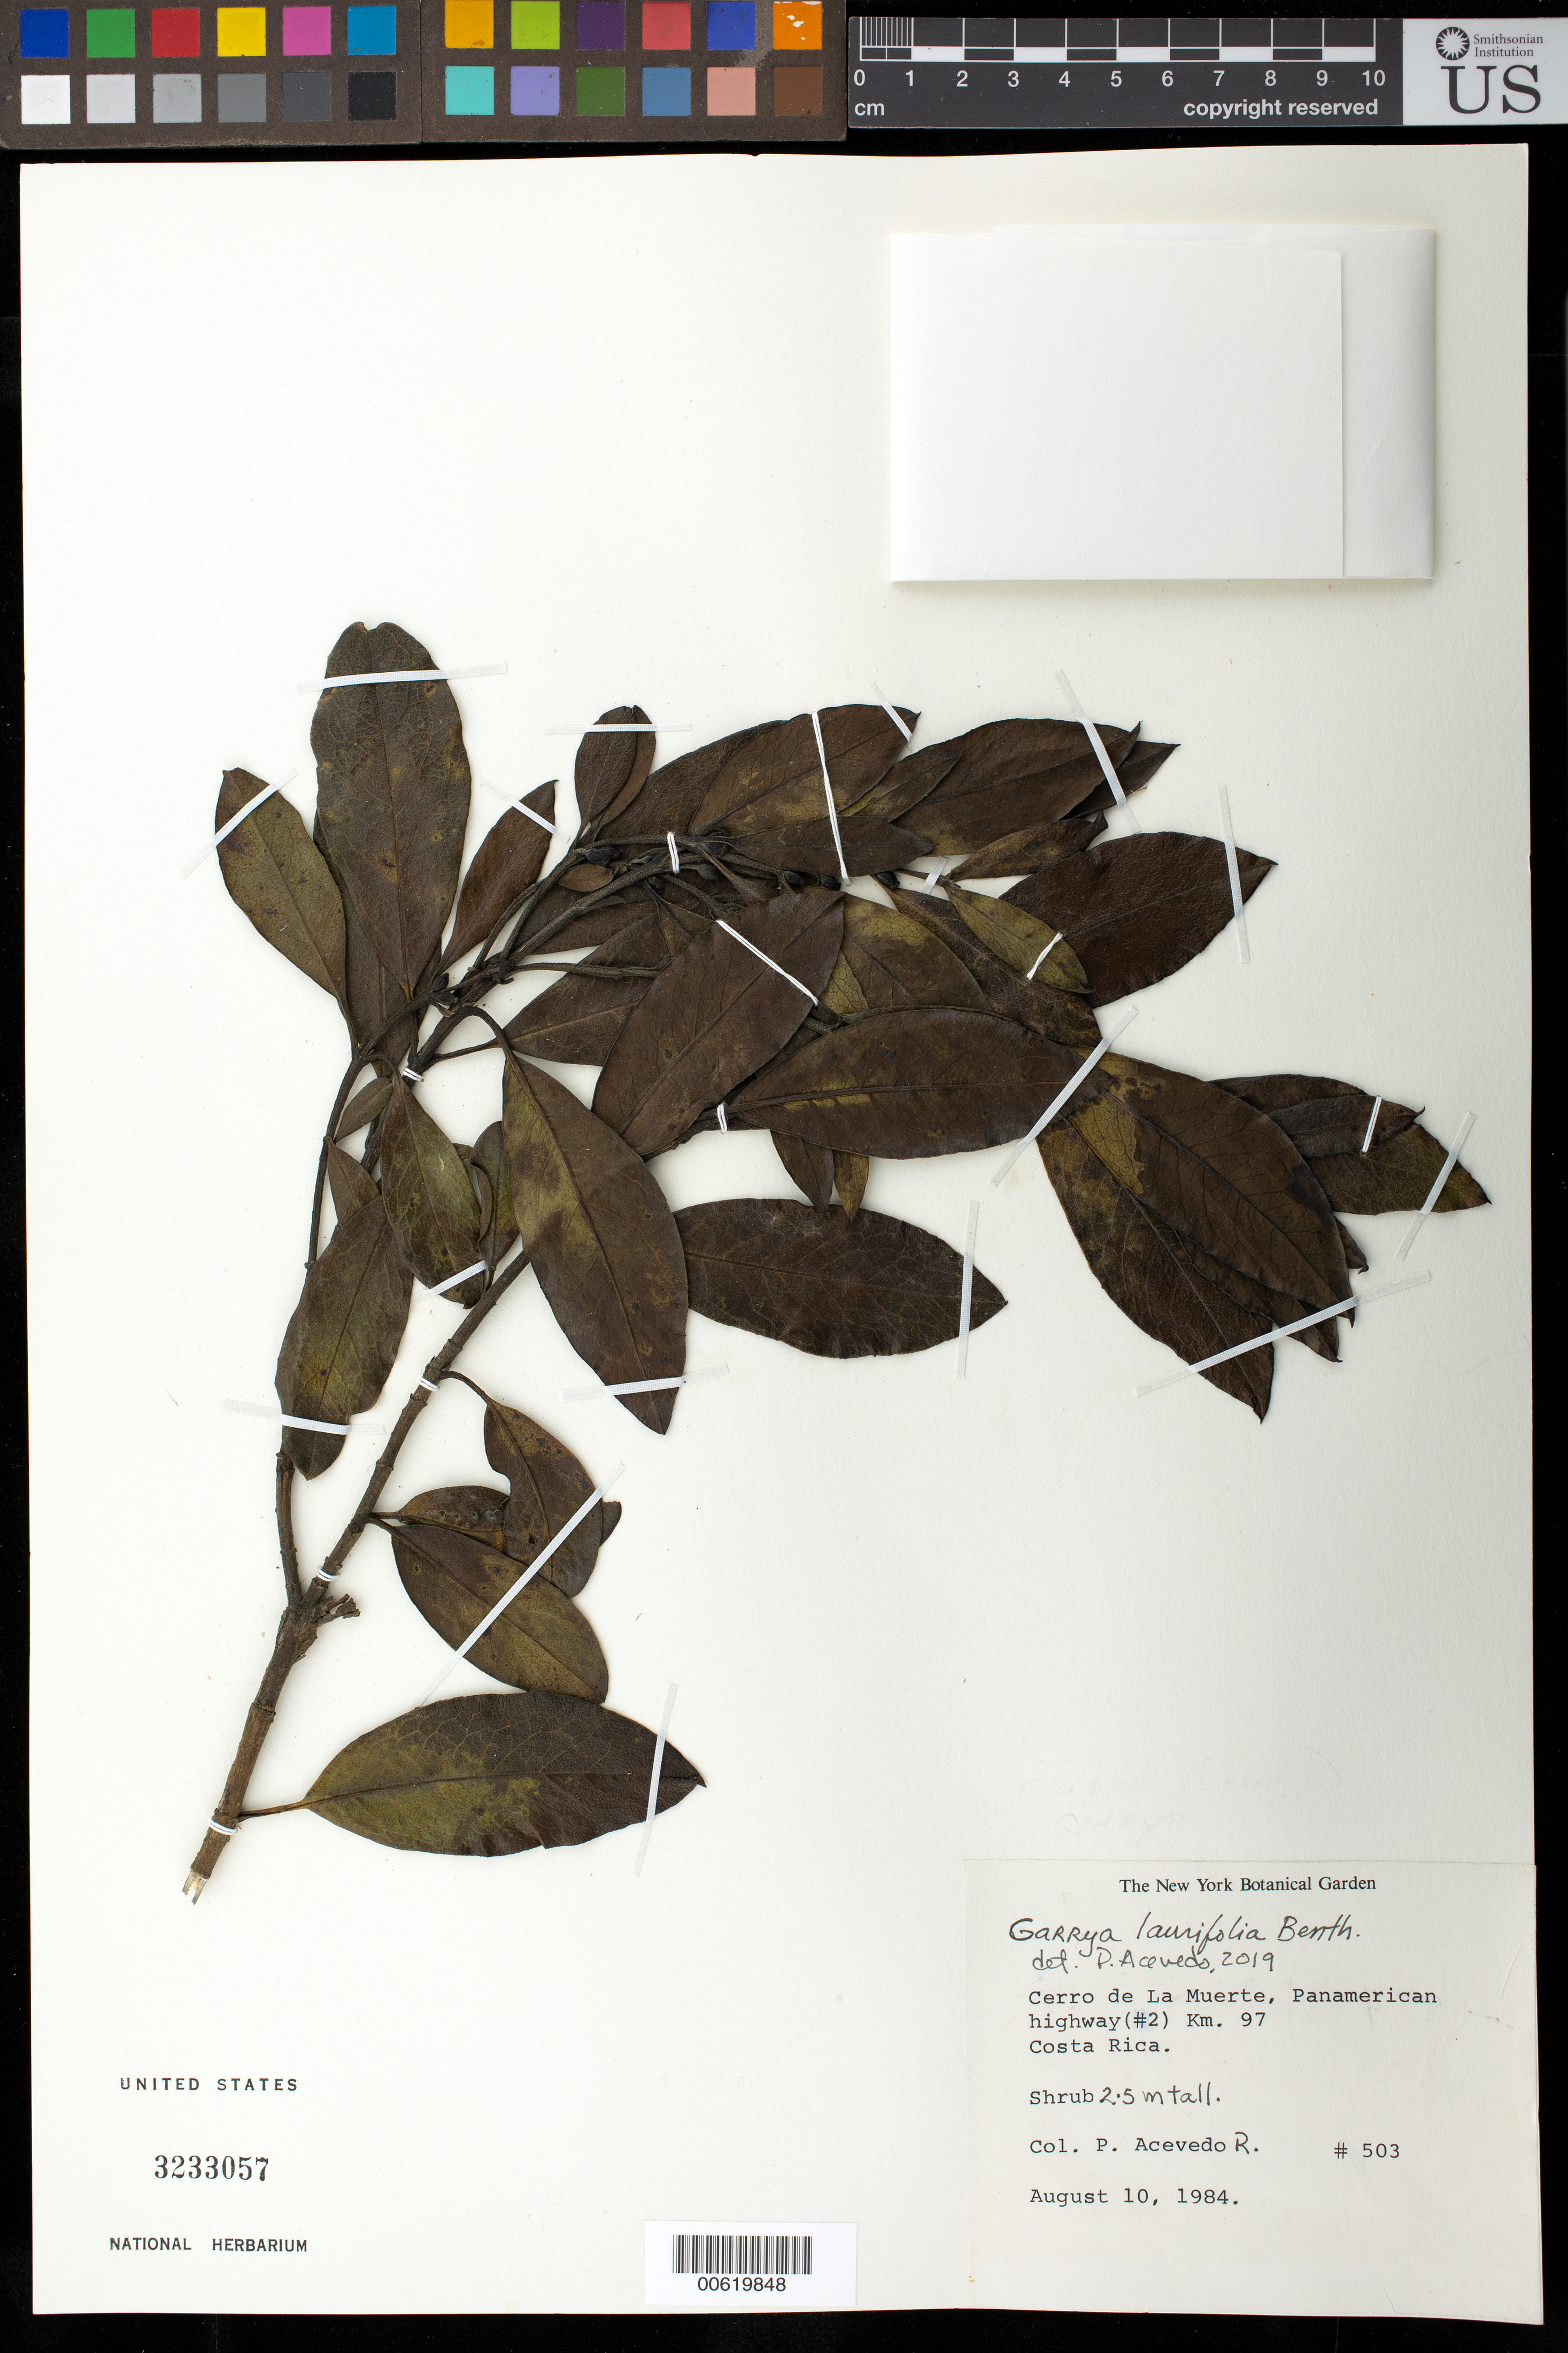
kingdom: Plantae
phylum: Tracheophyta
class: Magnoliopsida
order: Garryales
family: Garryaceae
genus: Garrya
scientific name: Garrya laurifolia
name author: Hartw. ex Benth.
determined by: Acevedo-Rodríguez, P., (BOT), Smithsonian Institution - National Museum of Natural History (UNITED STATES)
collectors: P. Acevedo-Rodr.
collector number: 503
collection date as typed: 10 Aug 1984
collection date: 1984-08-10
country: Costa Rica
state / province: San José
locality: Cerro de la Muerte, Carretera 2, km 97.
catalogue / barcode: US 3233057